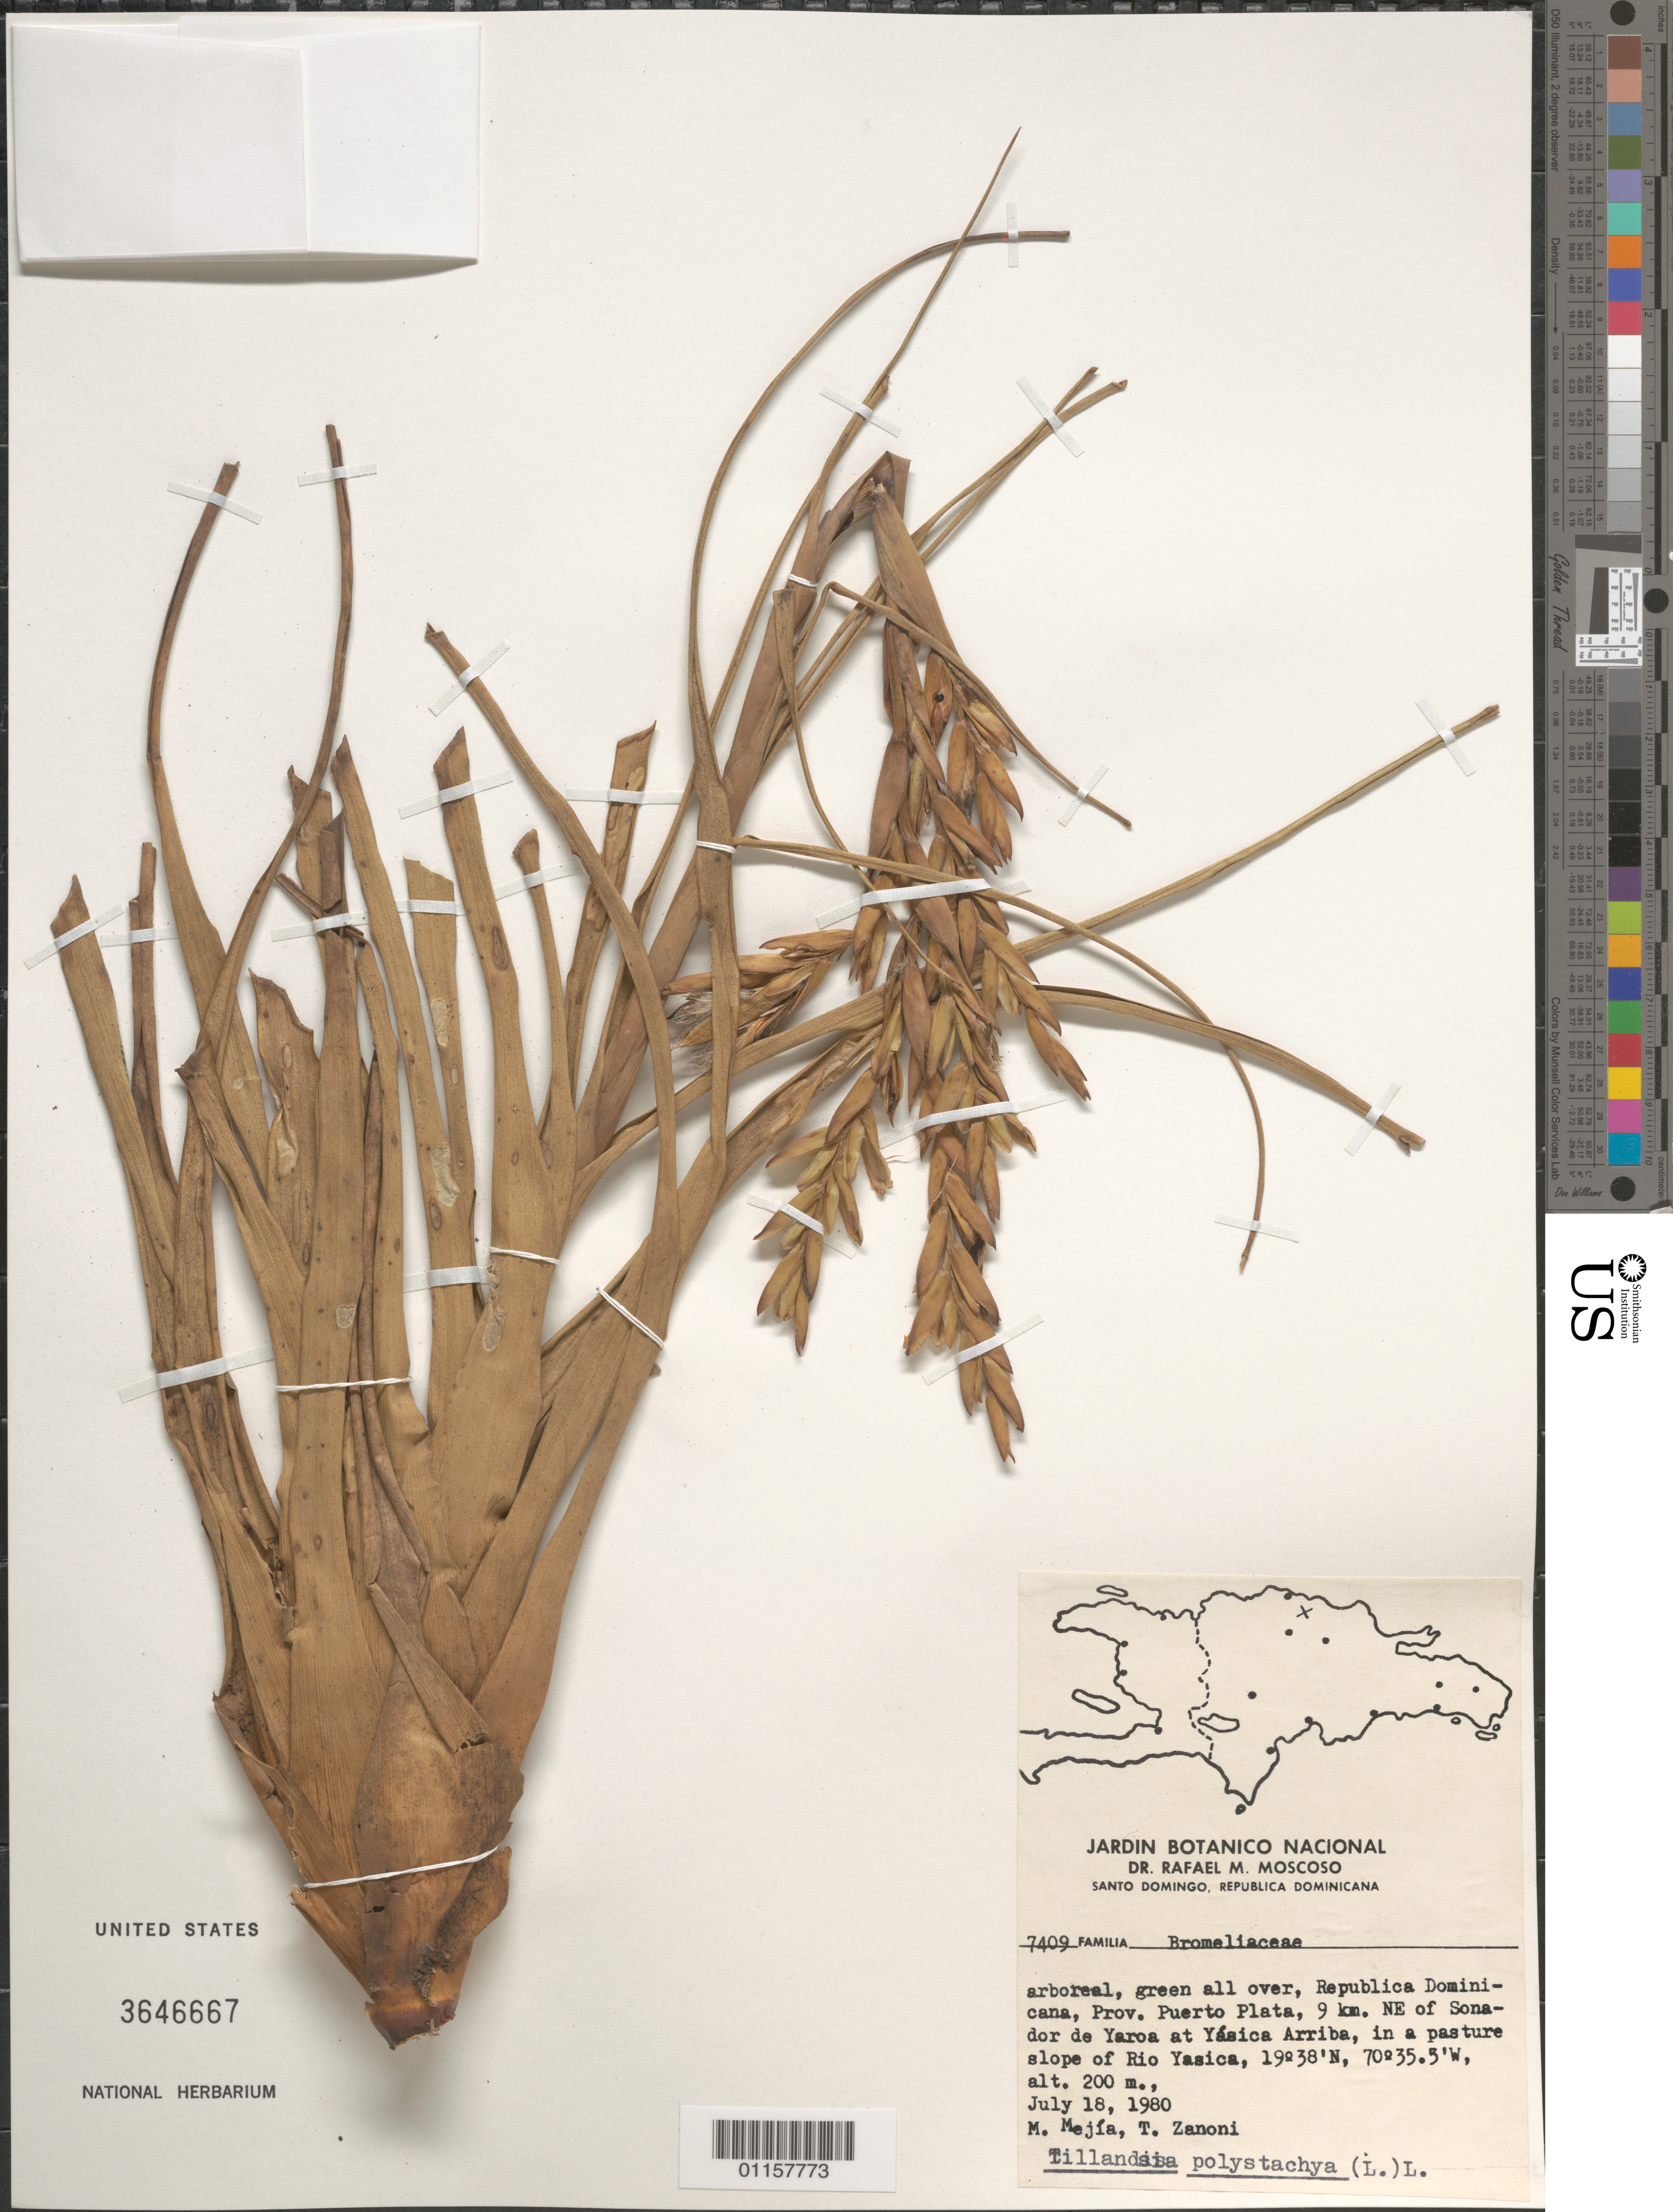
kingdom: Plantae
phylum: Tracheophyta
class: Liliopsida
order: Poales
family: Bromeliaceae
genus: Tillandsia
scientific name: Tillandsia polystachia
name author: (L.) L.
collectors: M. Mejia & T. A. Zanoni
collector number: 7409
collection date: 1980-07-18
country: Dominican Republic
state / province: Puerto Plata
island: Hispaniola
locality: Sondor de Yaro, 9 km NE of, at Yásica Arriba, in a pasture slope of Rio Yásica.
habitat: In a pasture slope of river.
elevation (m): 200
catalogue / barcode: US 3646667